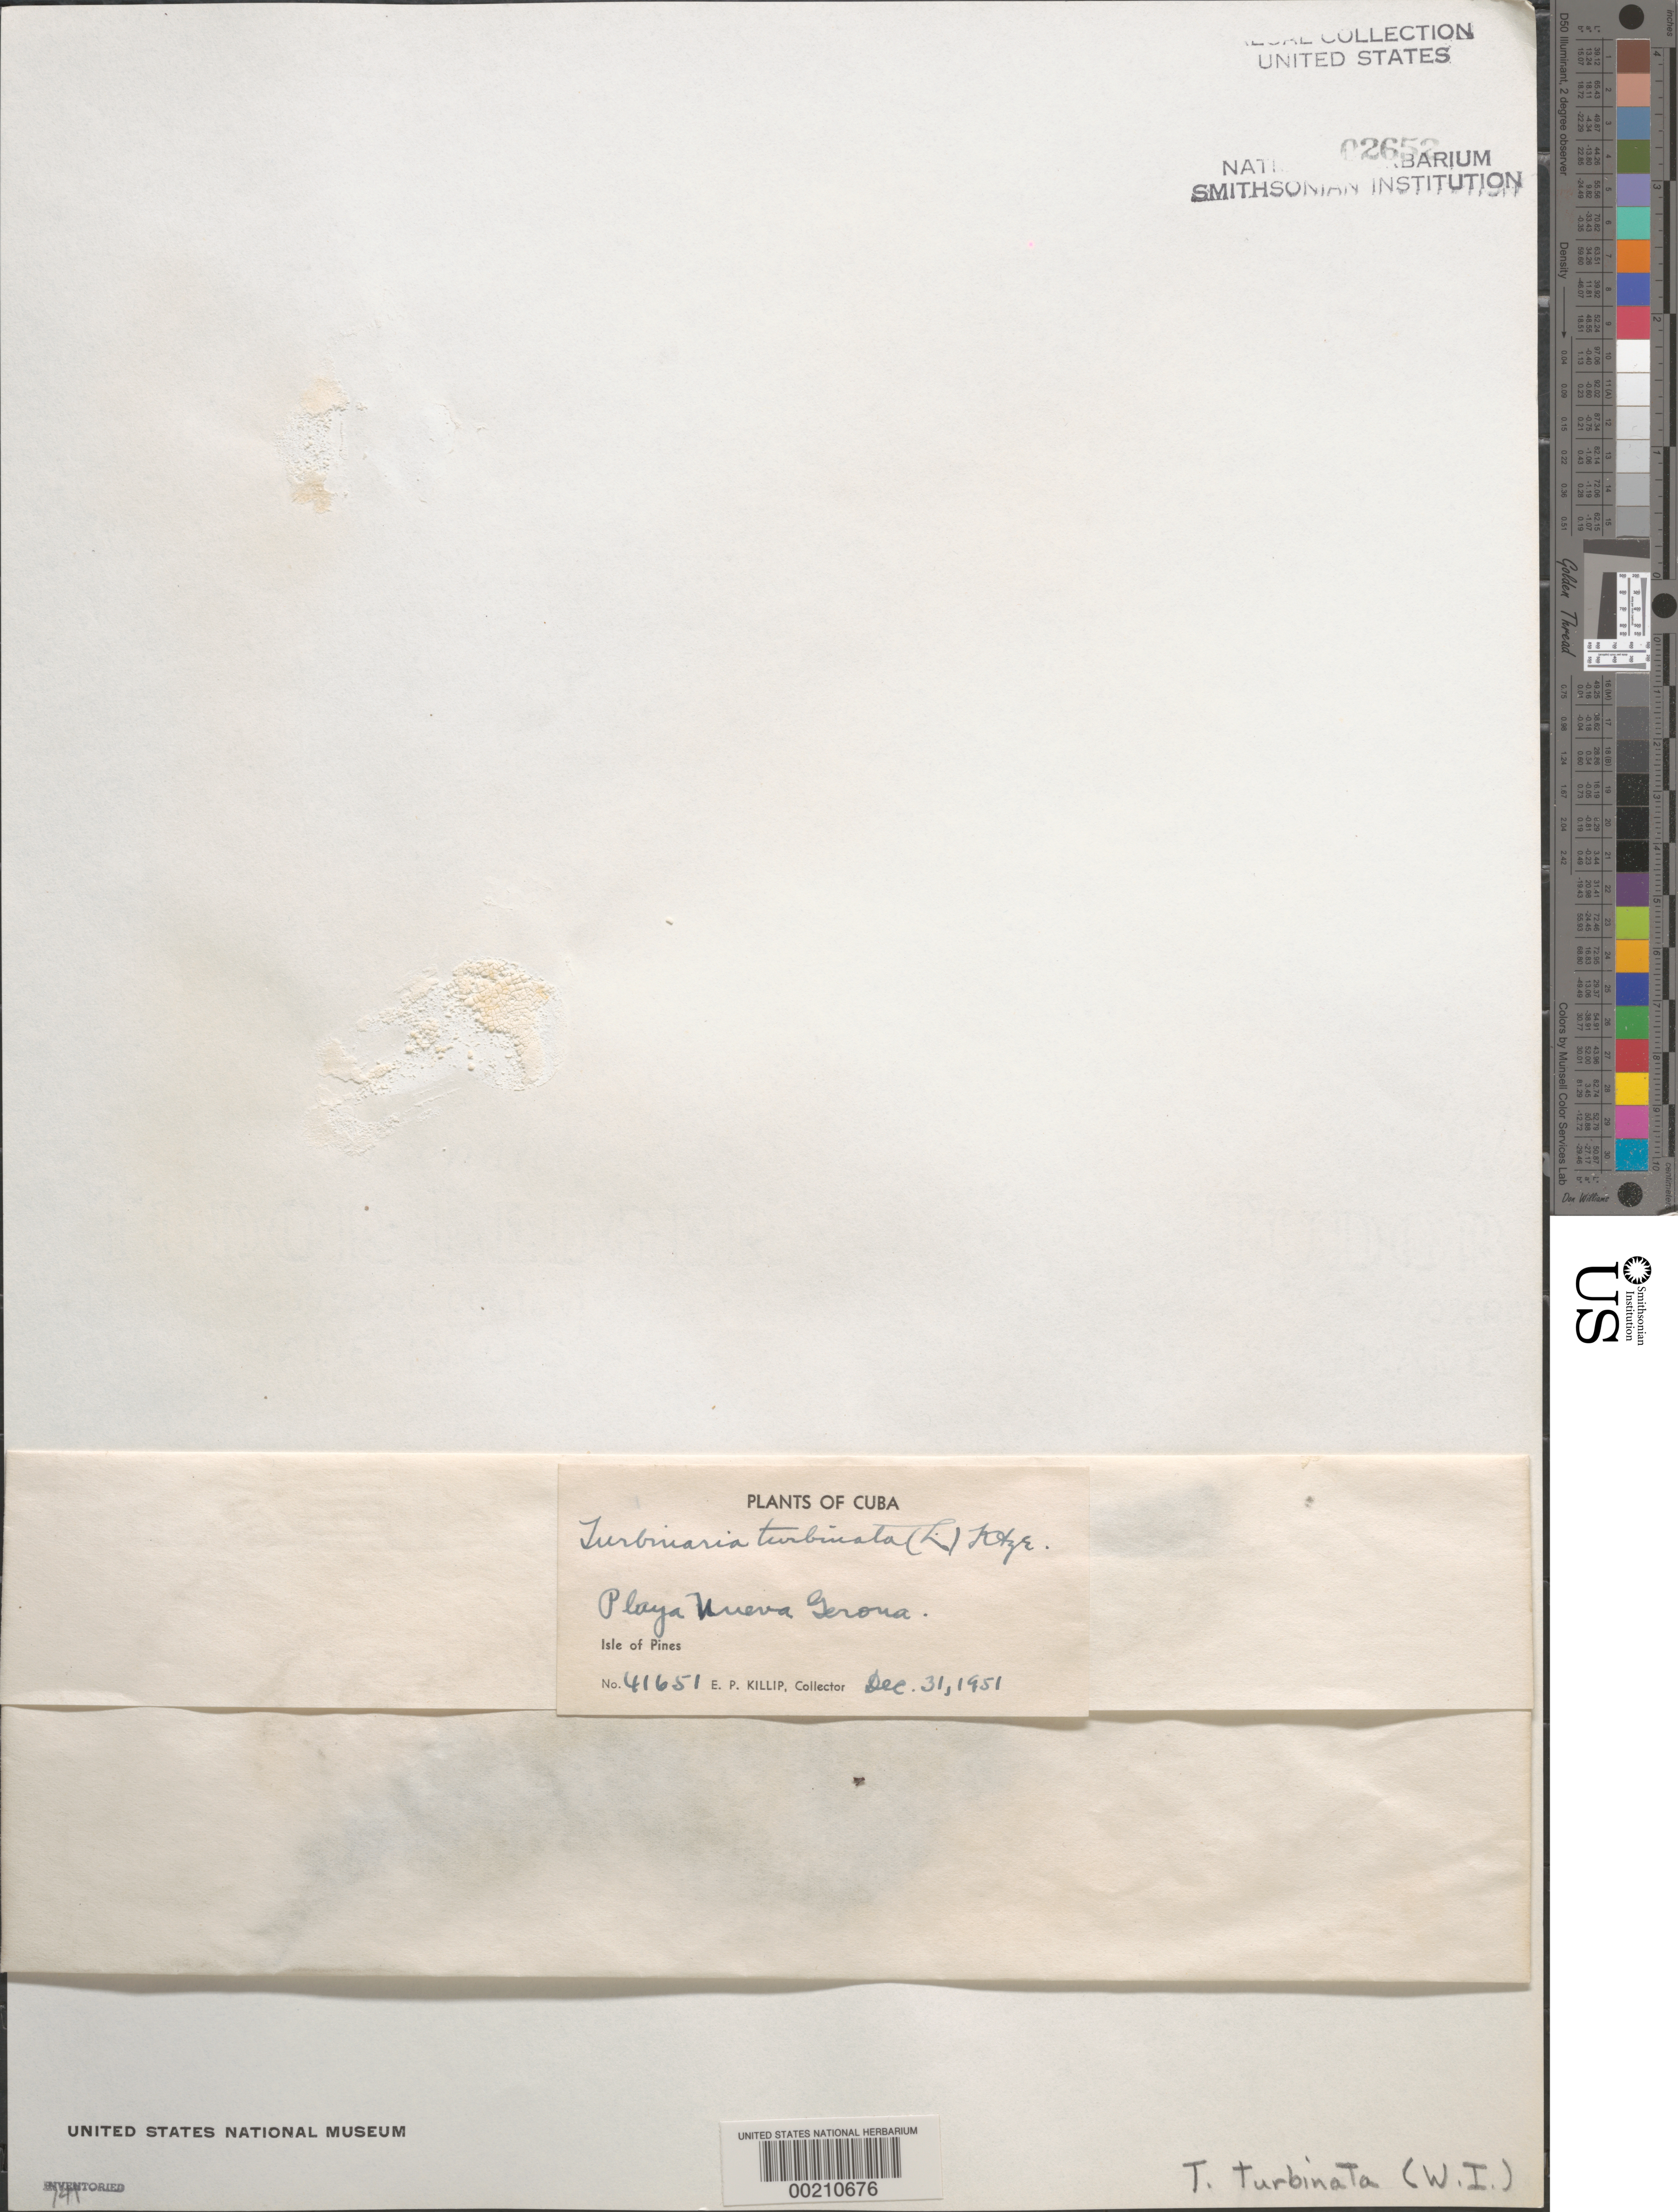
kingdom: Chromista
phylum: Ochrophyta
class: Phaeophyceae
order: Fucales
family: Sargassaceae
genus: Turbinaria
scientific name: Turbinaria turbinata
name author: (L.) Kuntze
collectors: E. P. Killip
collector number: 41651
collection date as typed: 31 Dec 1951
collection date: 1951-12-31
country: Cuba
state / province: Isla de La Juventud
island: Isla de la Juventud (Isle of Pines)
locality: Playa Nueva Gerona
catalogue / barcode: US 2652